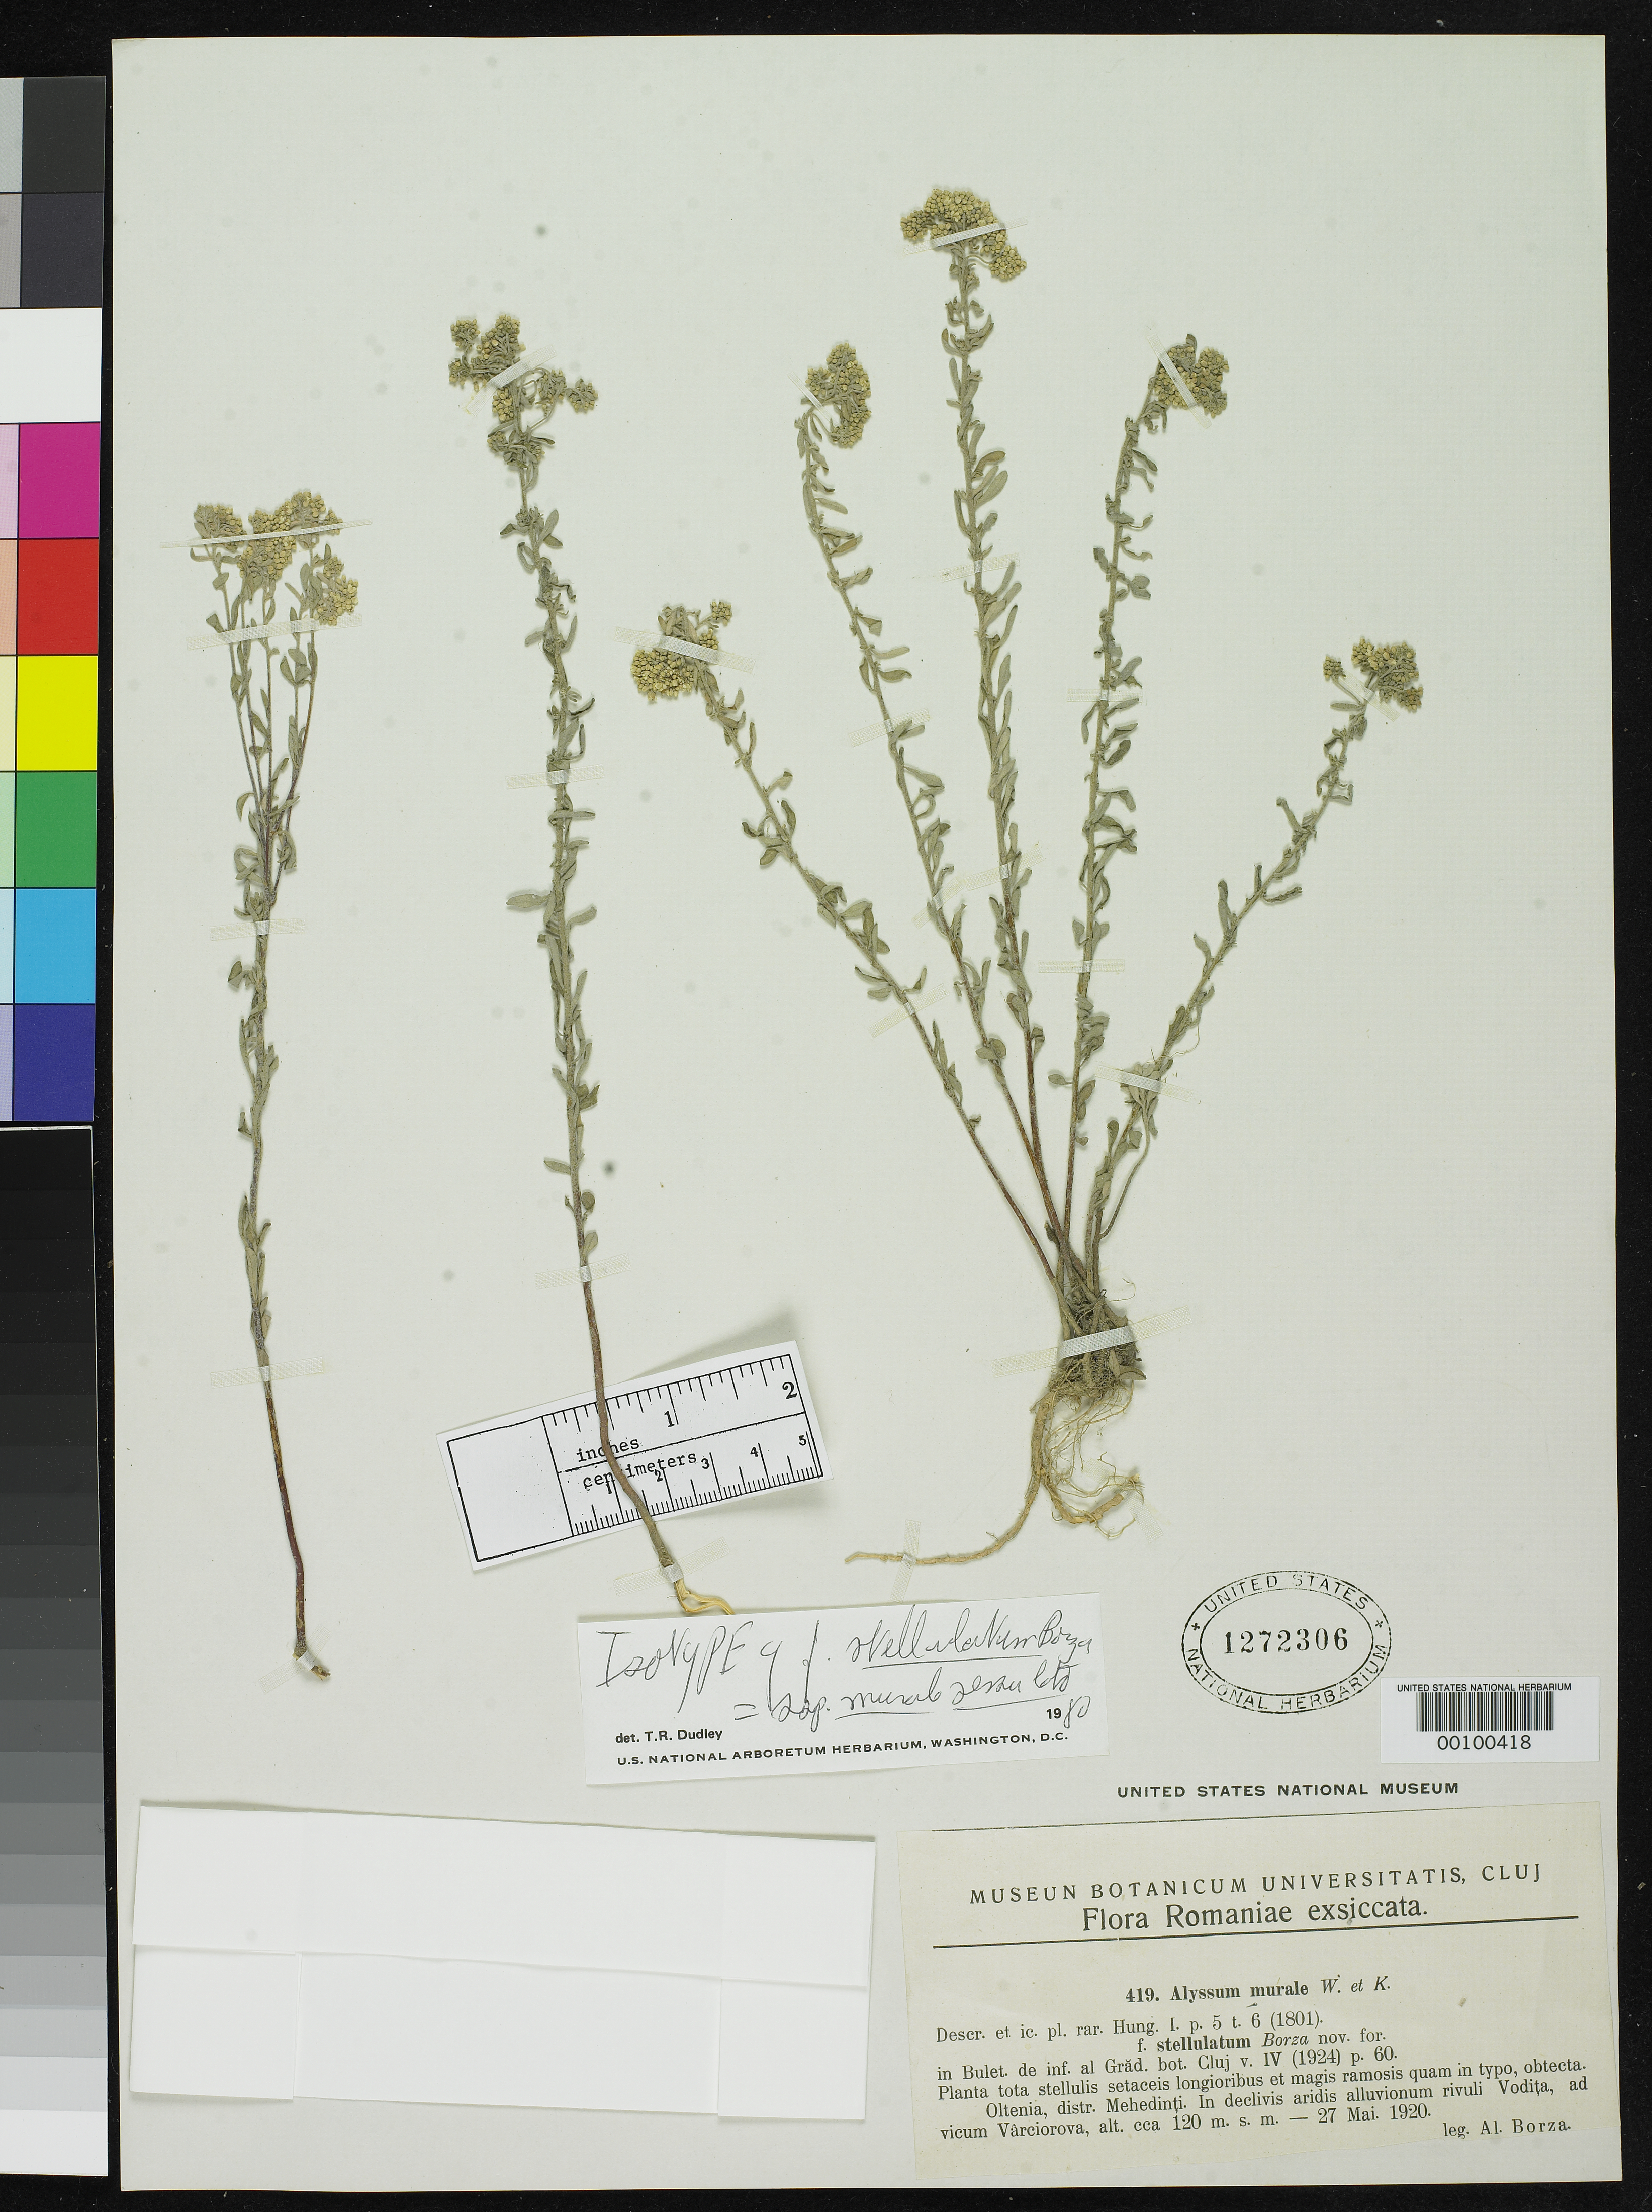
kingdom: Plantae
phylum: Tracheophyta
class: Magnoliopsida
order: Brassicales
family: Brassicaceae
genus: Alyssum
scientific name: Alyssum murale f. stellulatum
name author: Borza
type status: Isotype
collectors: A. Borza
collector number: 419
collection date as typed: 27 May 1920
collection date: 1920-05-27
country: Romania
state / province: Mehedinti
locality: Oltenia, Vodita River near Varciorova.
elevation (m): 120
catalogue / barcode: US 1272306